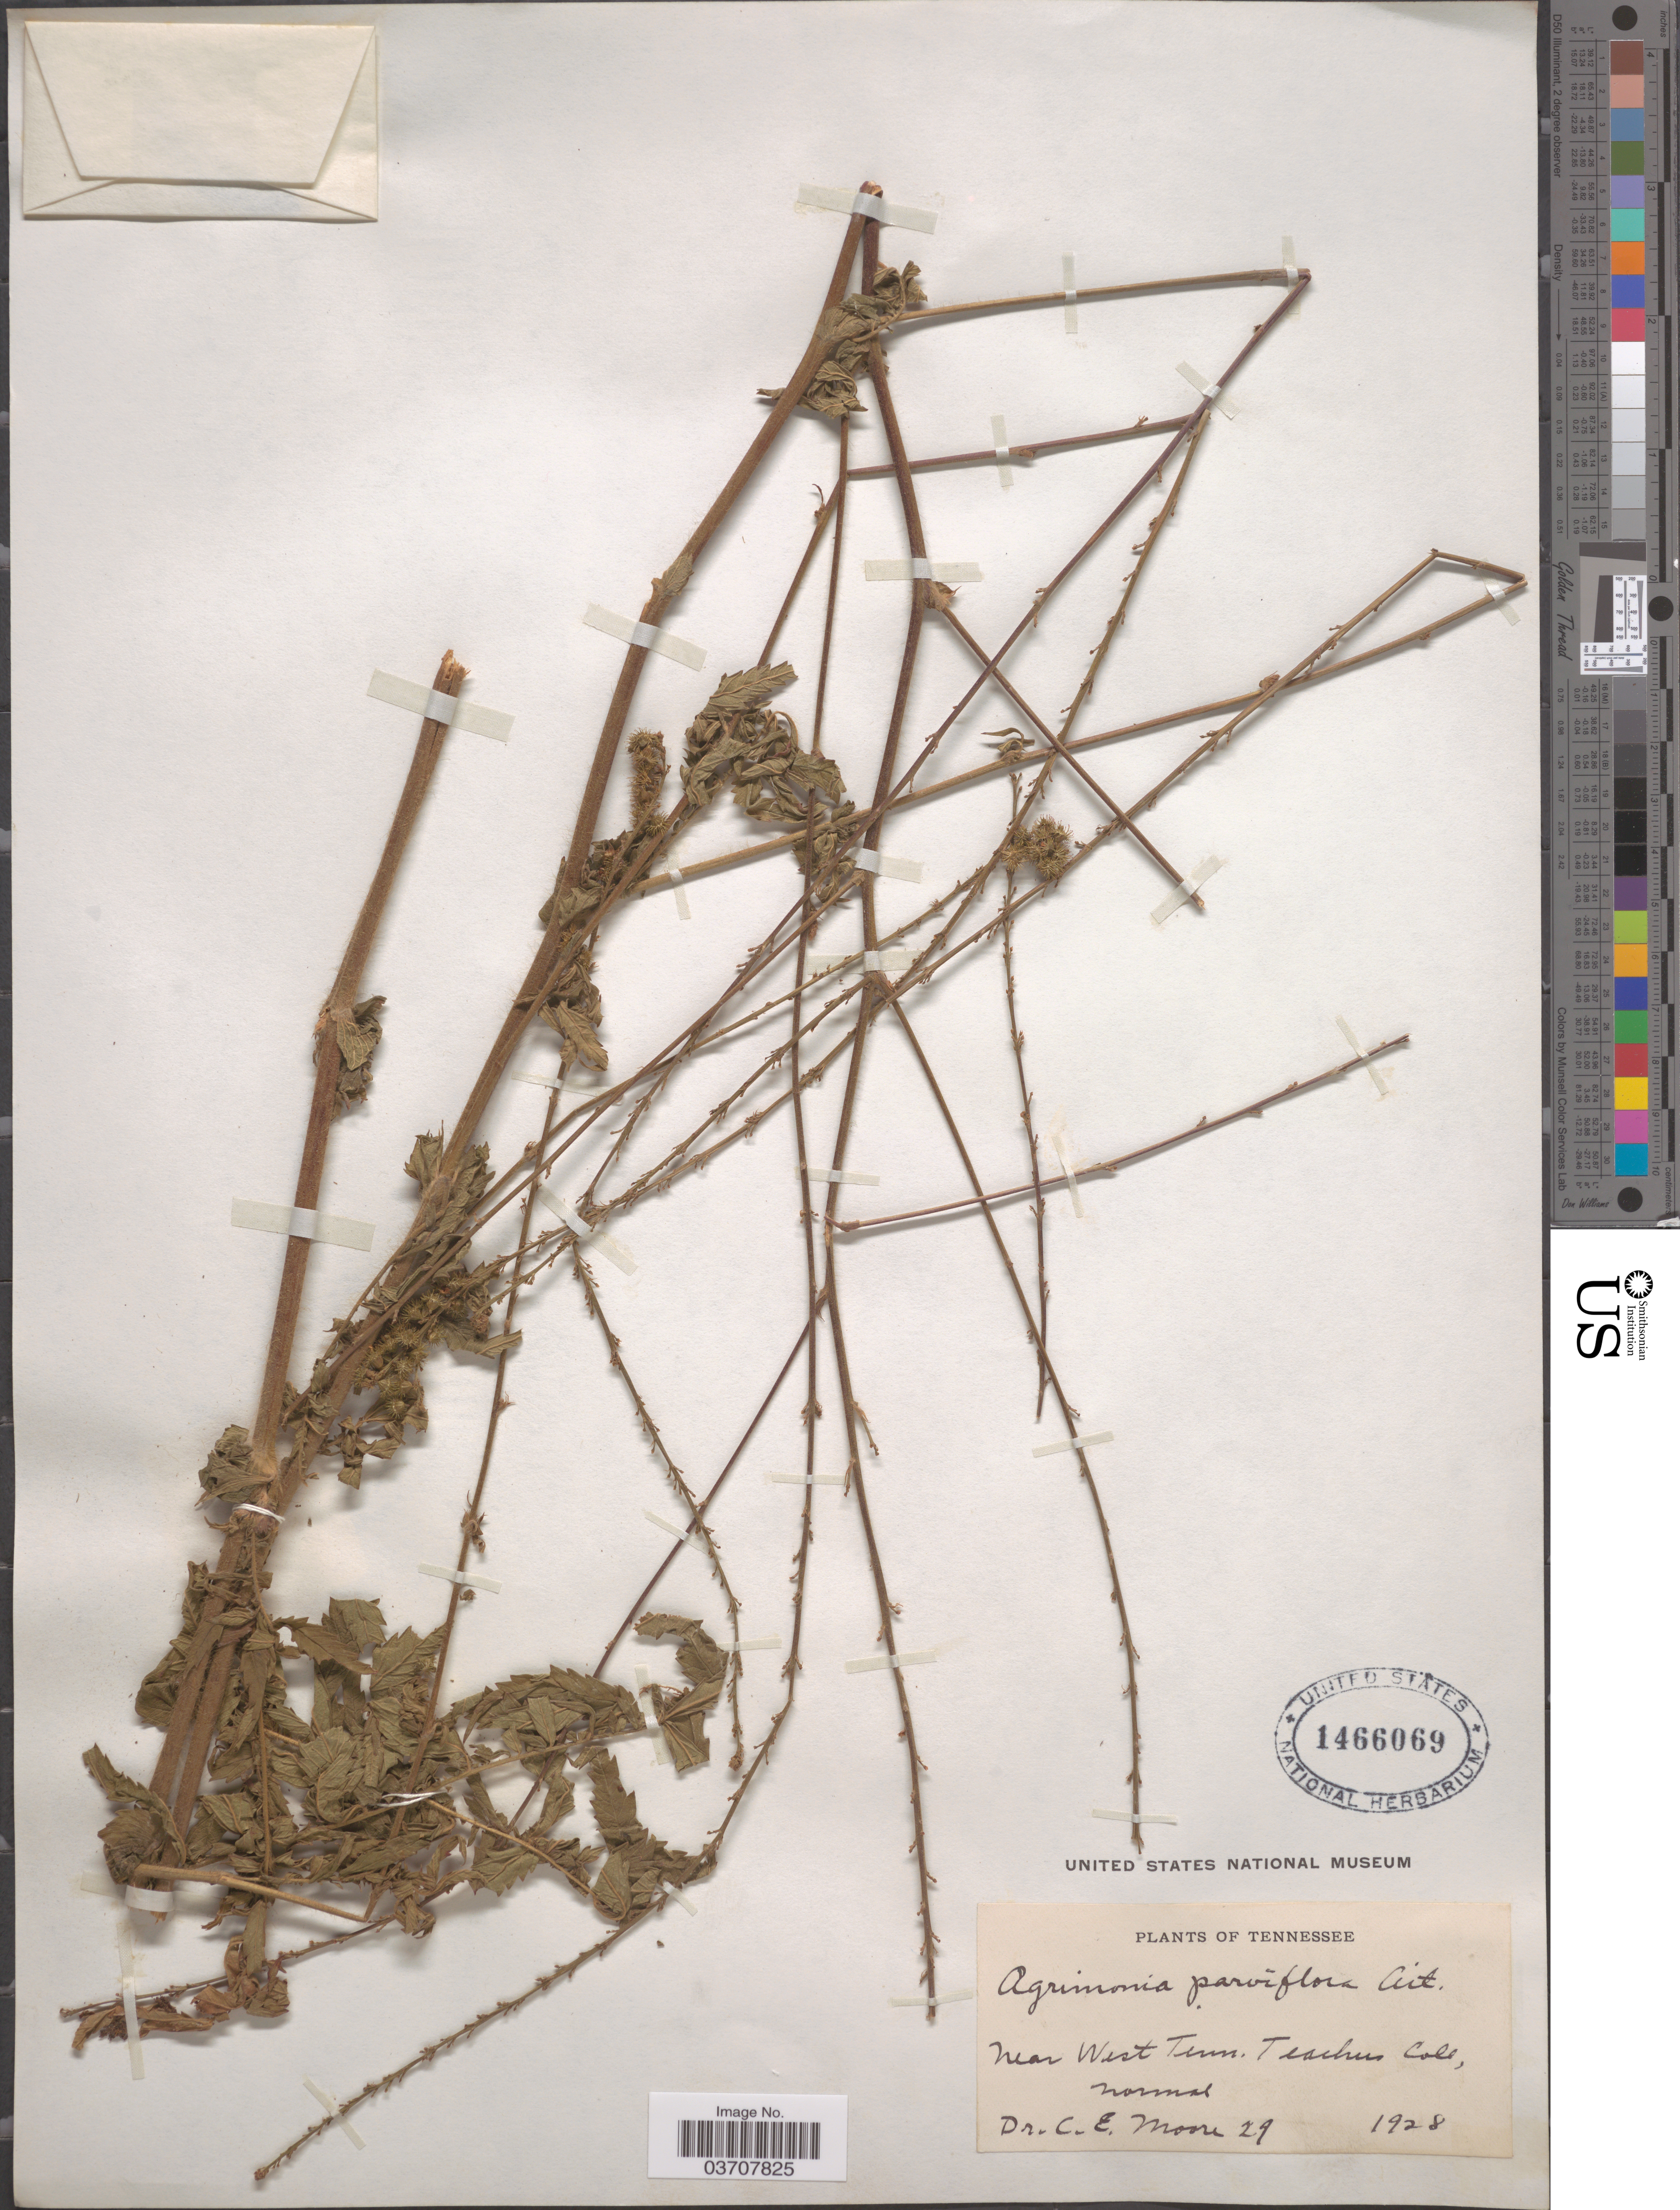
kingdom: Plantae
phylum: Tracheophyta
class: Magnoliopsida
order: Rosales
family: Rosaceae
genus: Agrimonia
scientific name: Agrimonia parviflora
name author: Aiton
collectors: C. Moore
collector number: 29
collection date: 1928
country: United States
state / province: Tennessee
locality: Near West Tenn. Teachers Coll.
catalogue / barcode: US 1466069